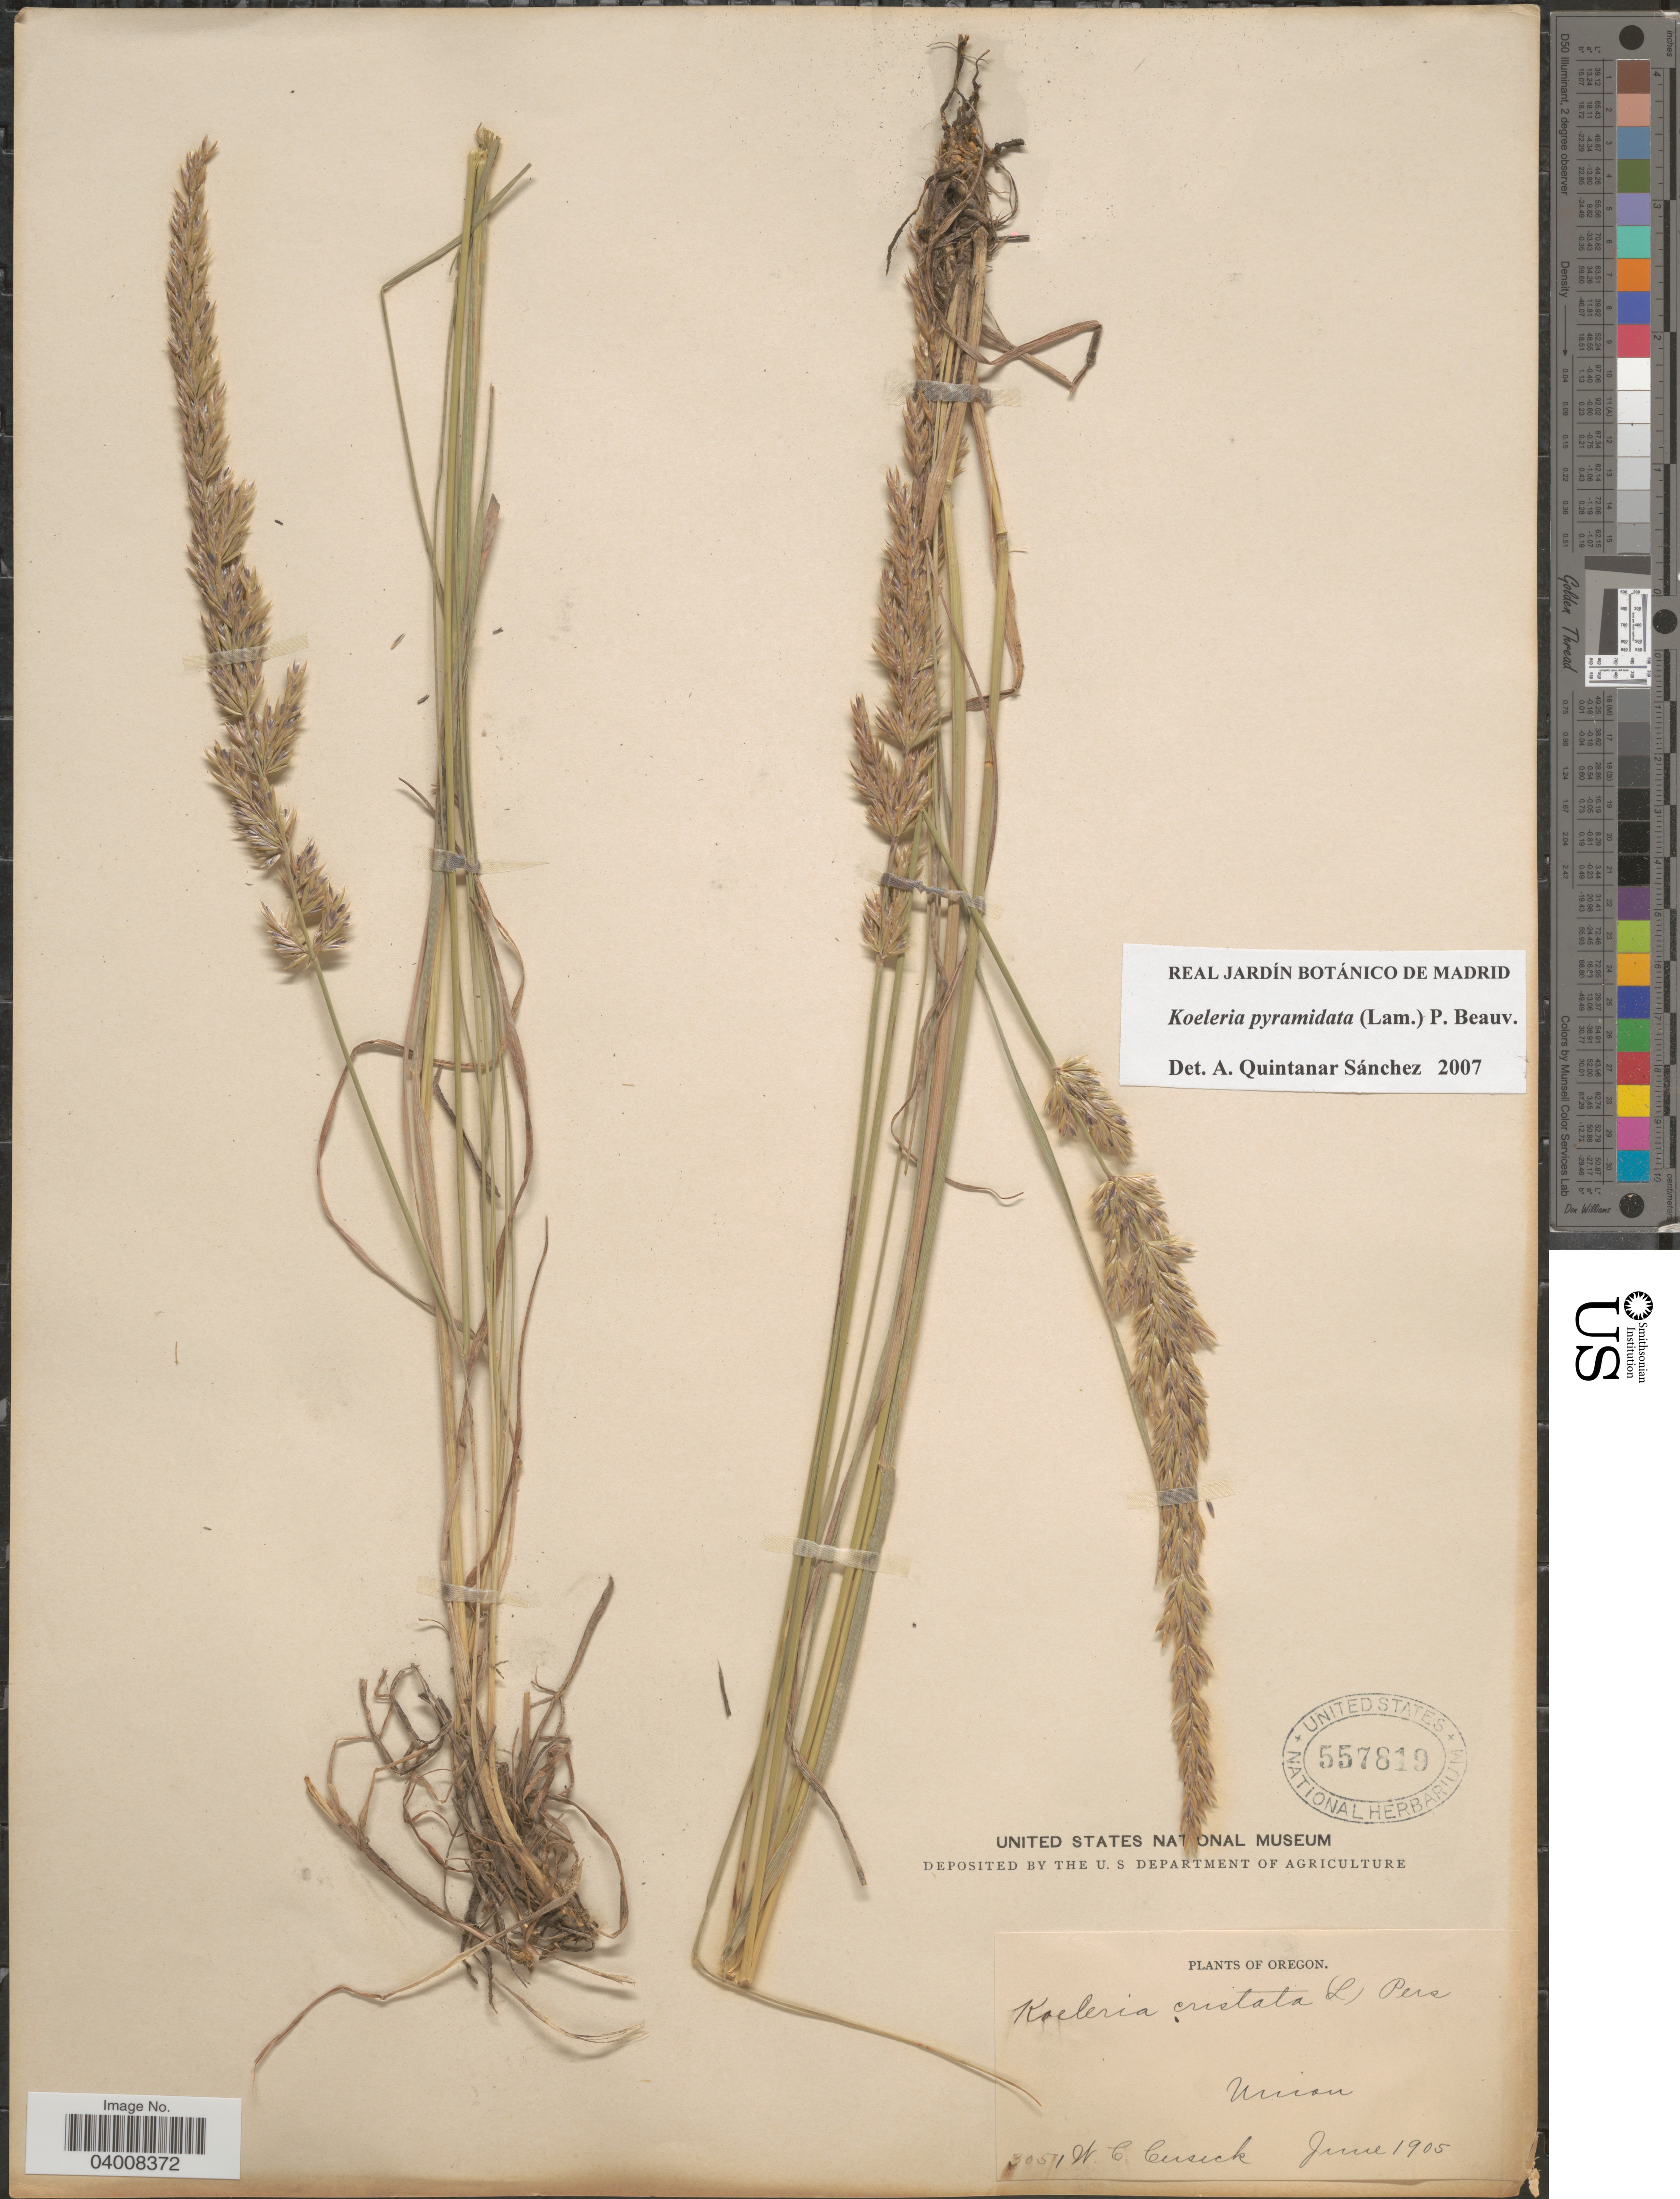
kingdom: Plantae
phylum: Tracheophyta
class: Liliopsida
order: Poales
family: Poaceae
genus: Koeleria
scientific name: Koeleria pyramidata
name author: (Lam.) P. Beauv.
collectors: W. C. Cusick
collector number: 3051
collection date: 1905-06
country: United States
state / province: Oregon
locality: Union.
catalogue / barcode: US 557819